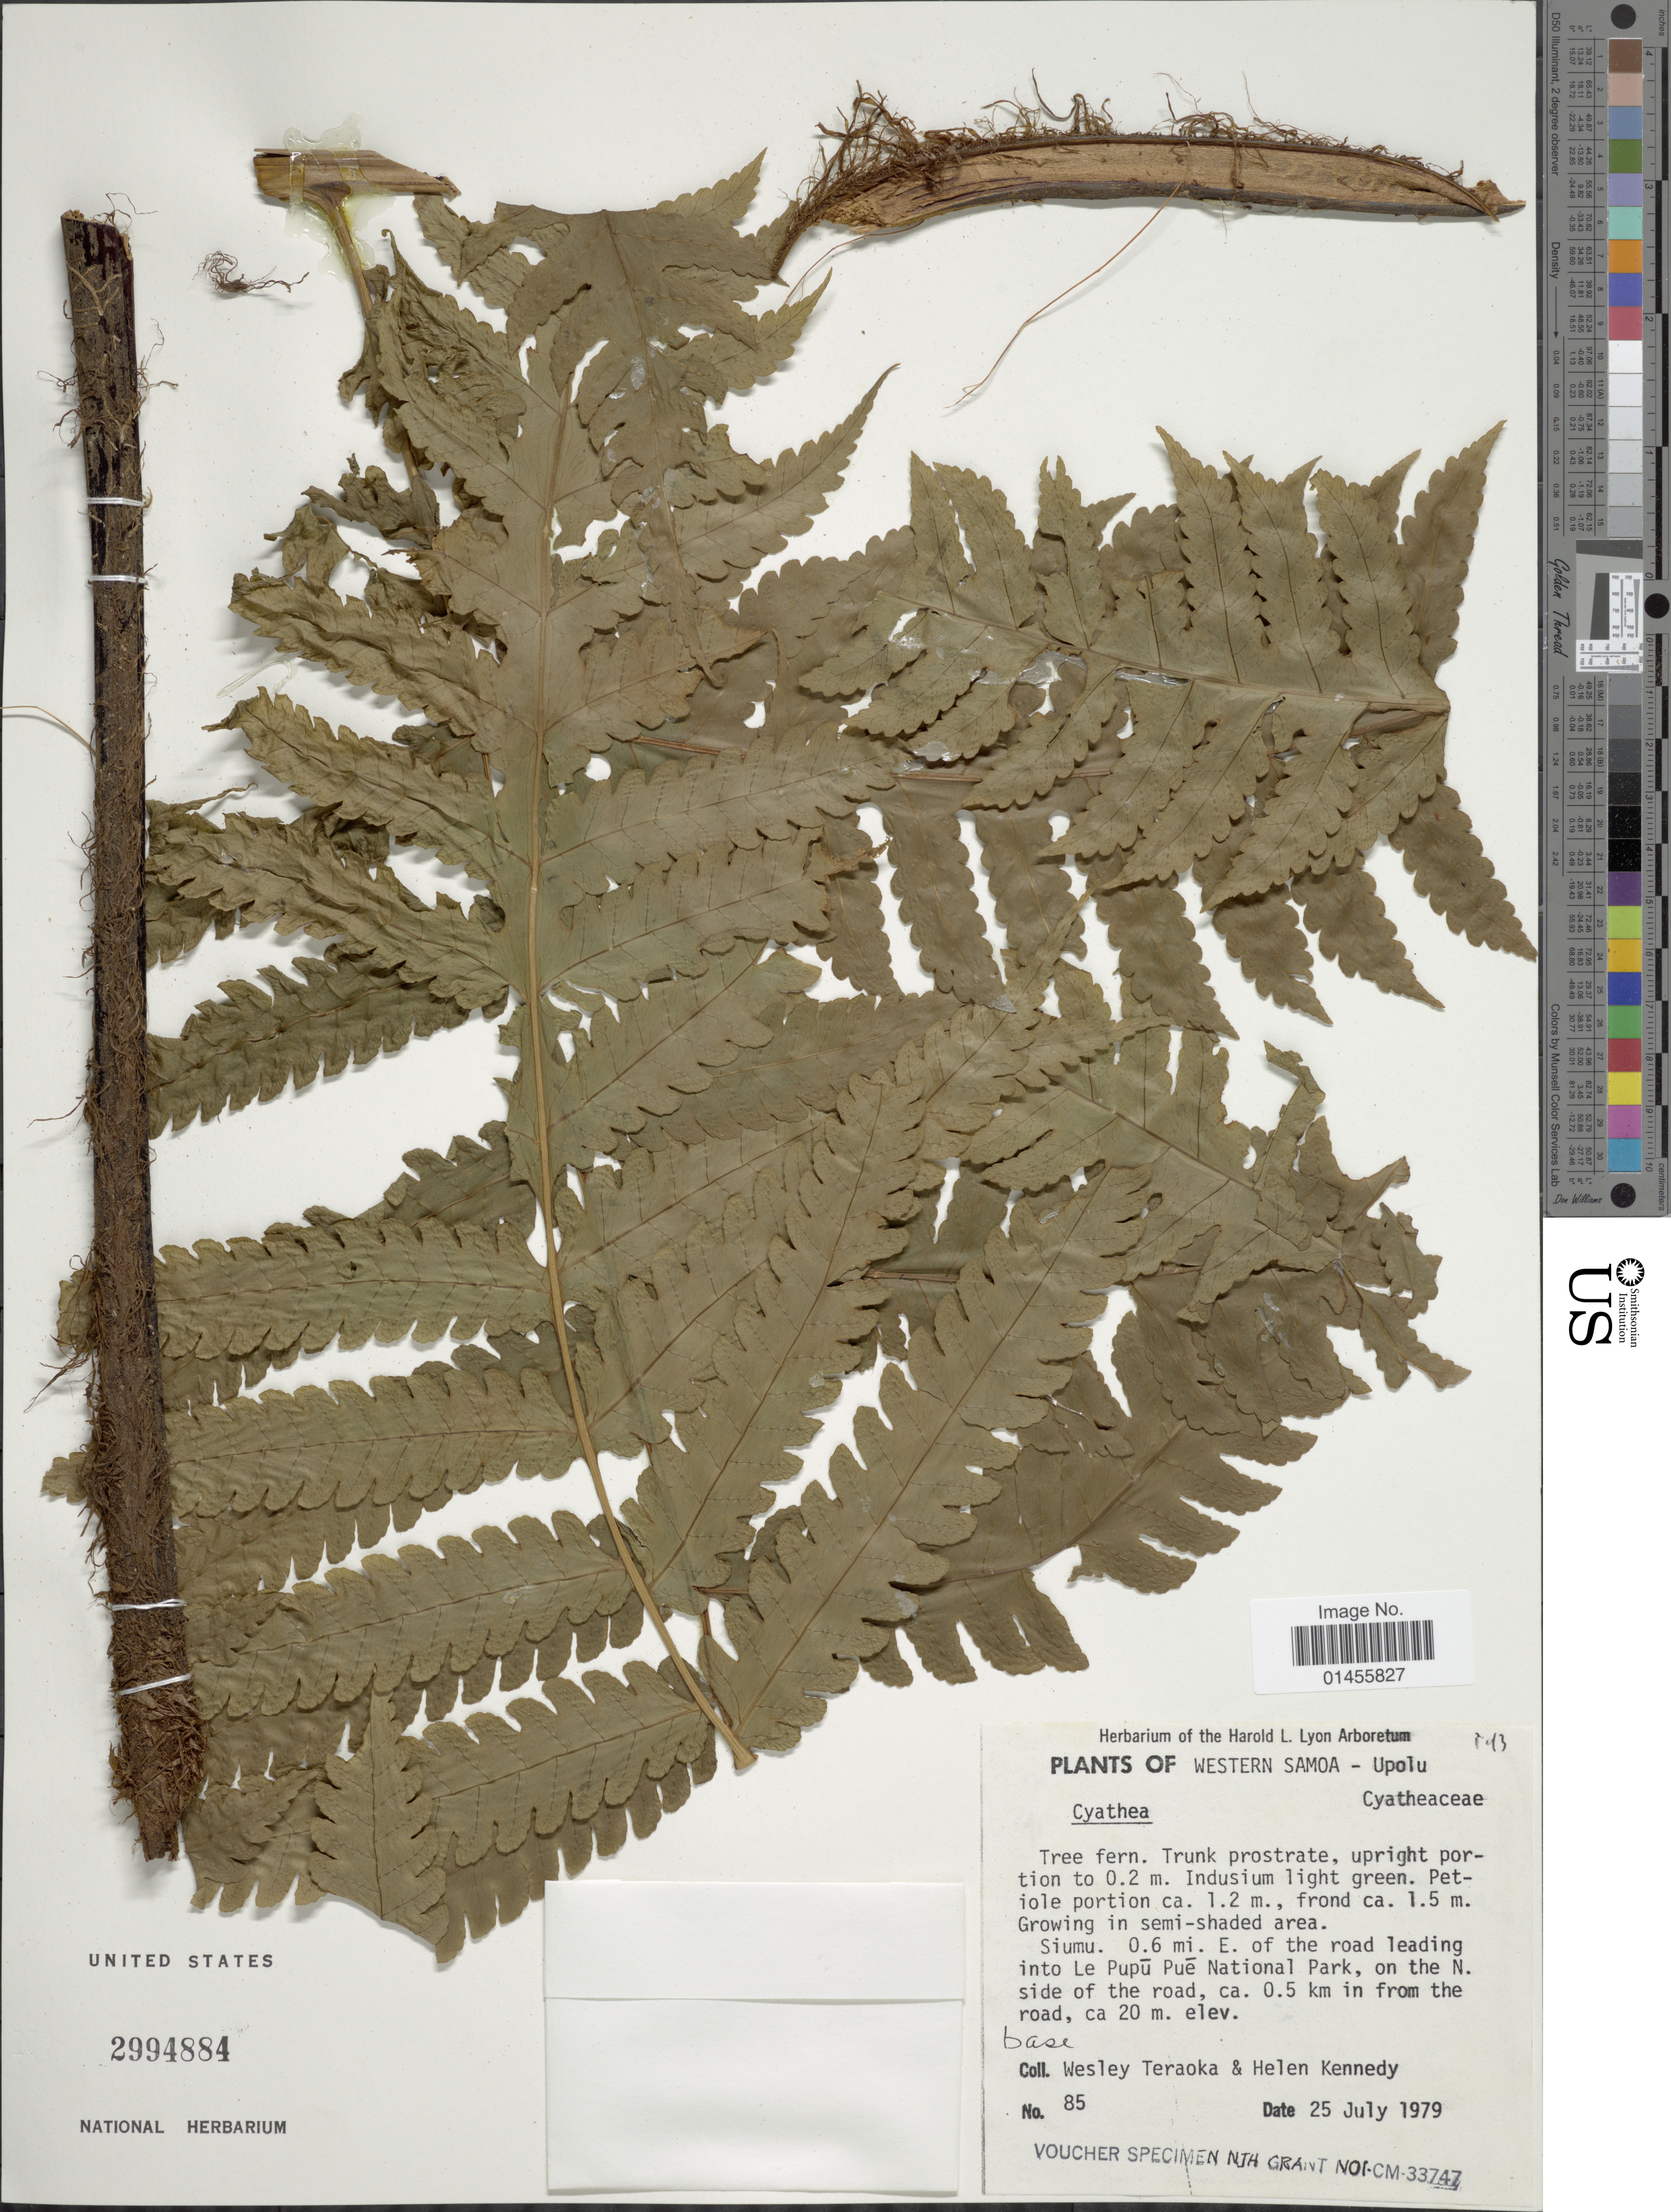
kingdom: Plantae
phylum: Tracheophyta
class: Polypodiopsida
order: Cyatheales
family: Cyatheaceae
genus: Alsophila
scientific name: Alsophila sp.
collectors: W. Teraoka & H. Kennedy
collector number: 85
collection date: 1979-07-25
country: Samoa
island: Upolu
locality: Siumu. 0.6 mi. E. of the road leading into Le Pupu Pue National Park, on the N. side of the road, 0.5 km in from the road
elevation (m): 20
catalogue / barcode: US 2994884